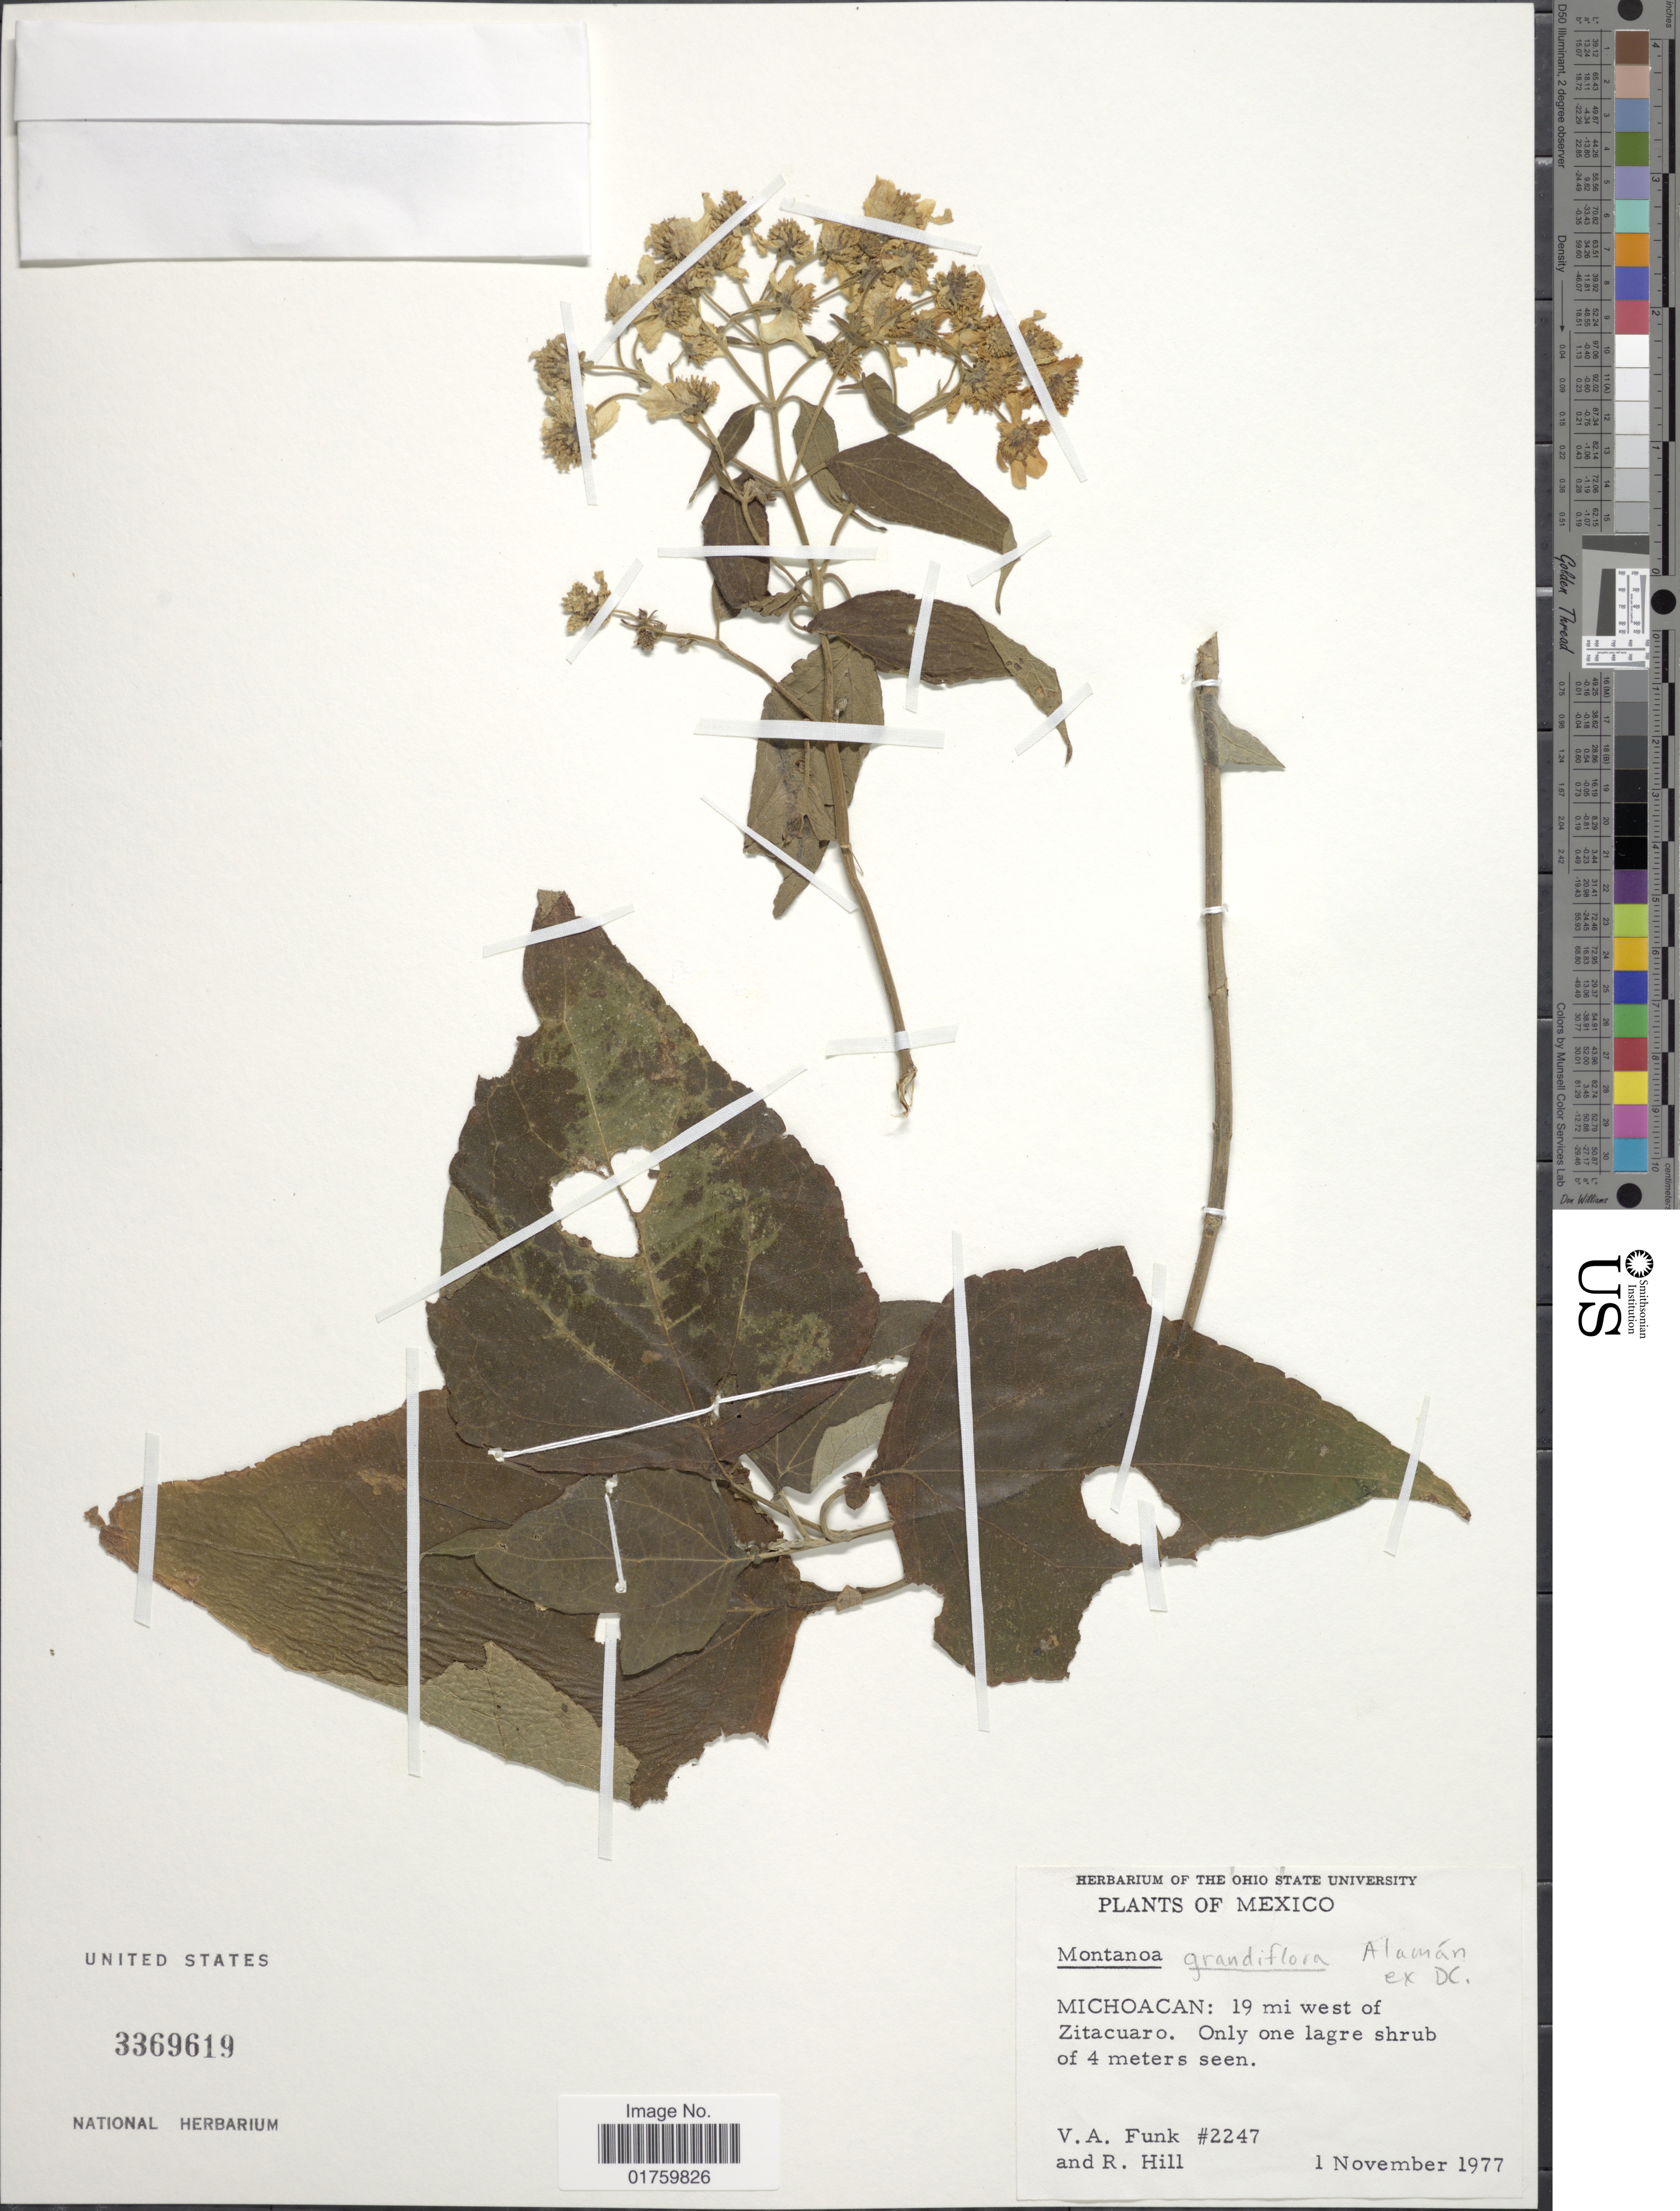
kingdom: Plantae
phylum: Tracheophyta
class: Magnoliopsida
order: Asterales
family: Asteraceae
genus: Montanoa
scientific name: Montanoa grandiflora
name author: Alaman ex DC.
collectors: V. Funk & R. Hill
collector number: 2247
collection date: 1977-11-01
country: Mexico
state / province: Michoacán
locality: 19 mi west of Zitacuaro.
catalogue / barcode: US 3369619